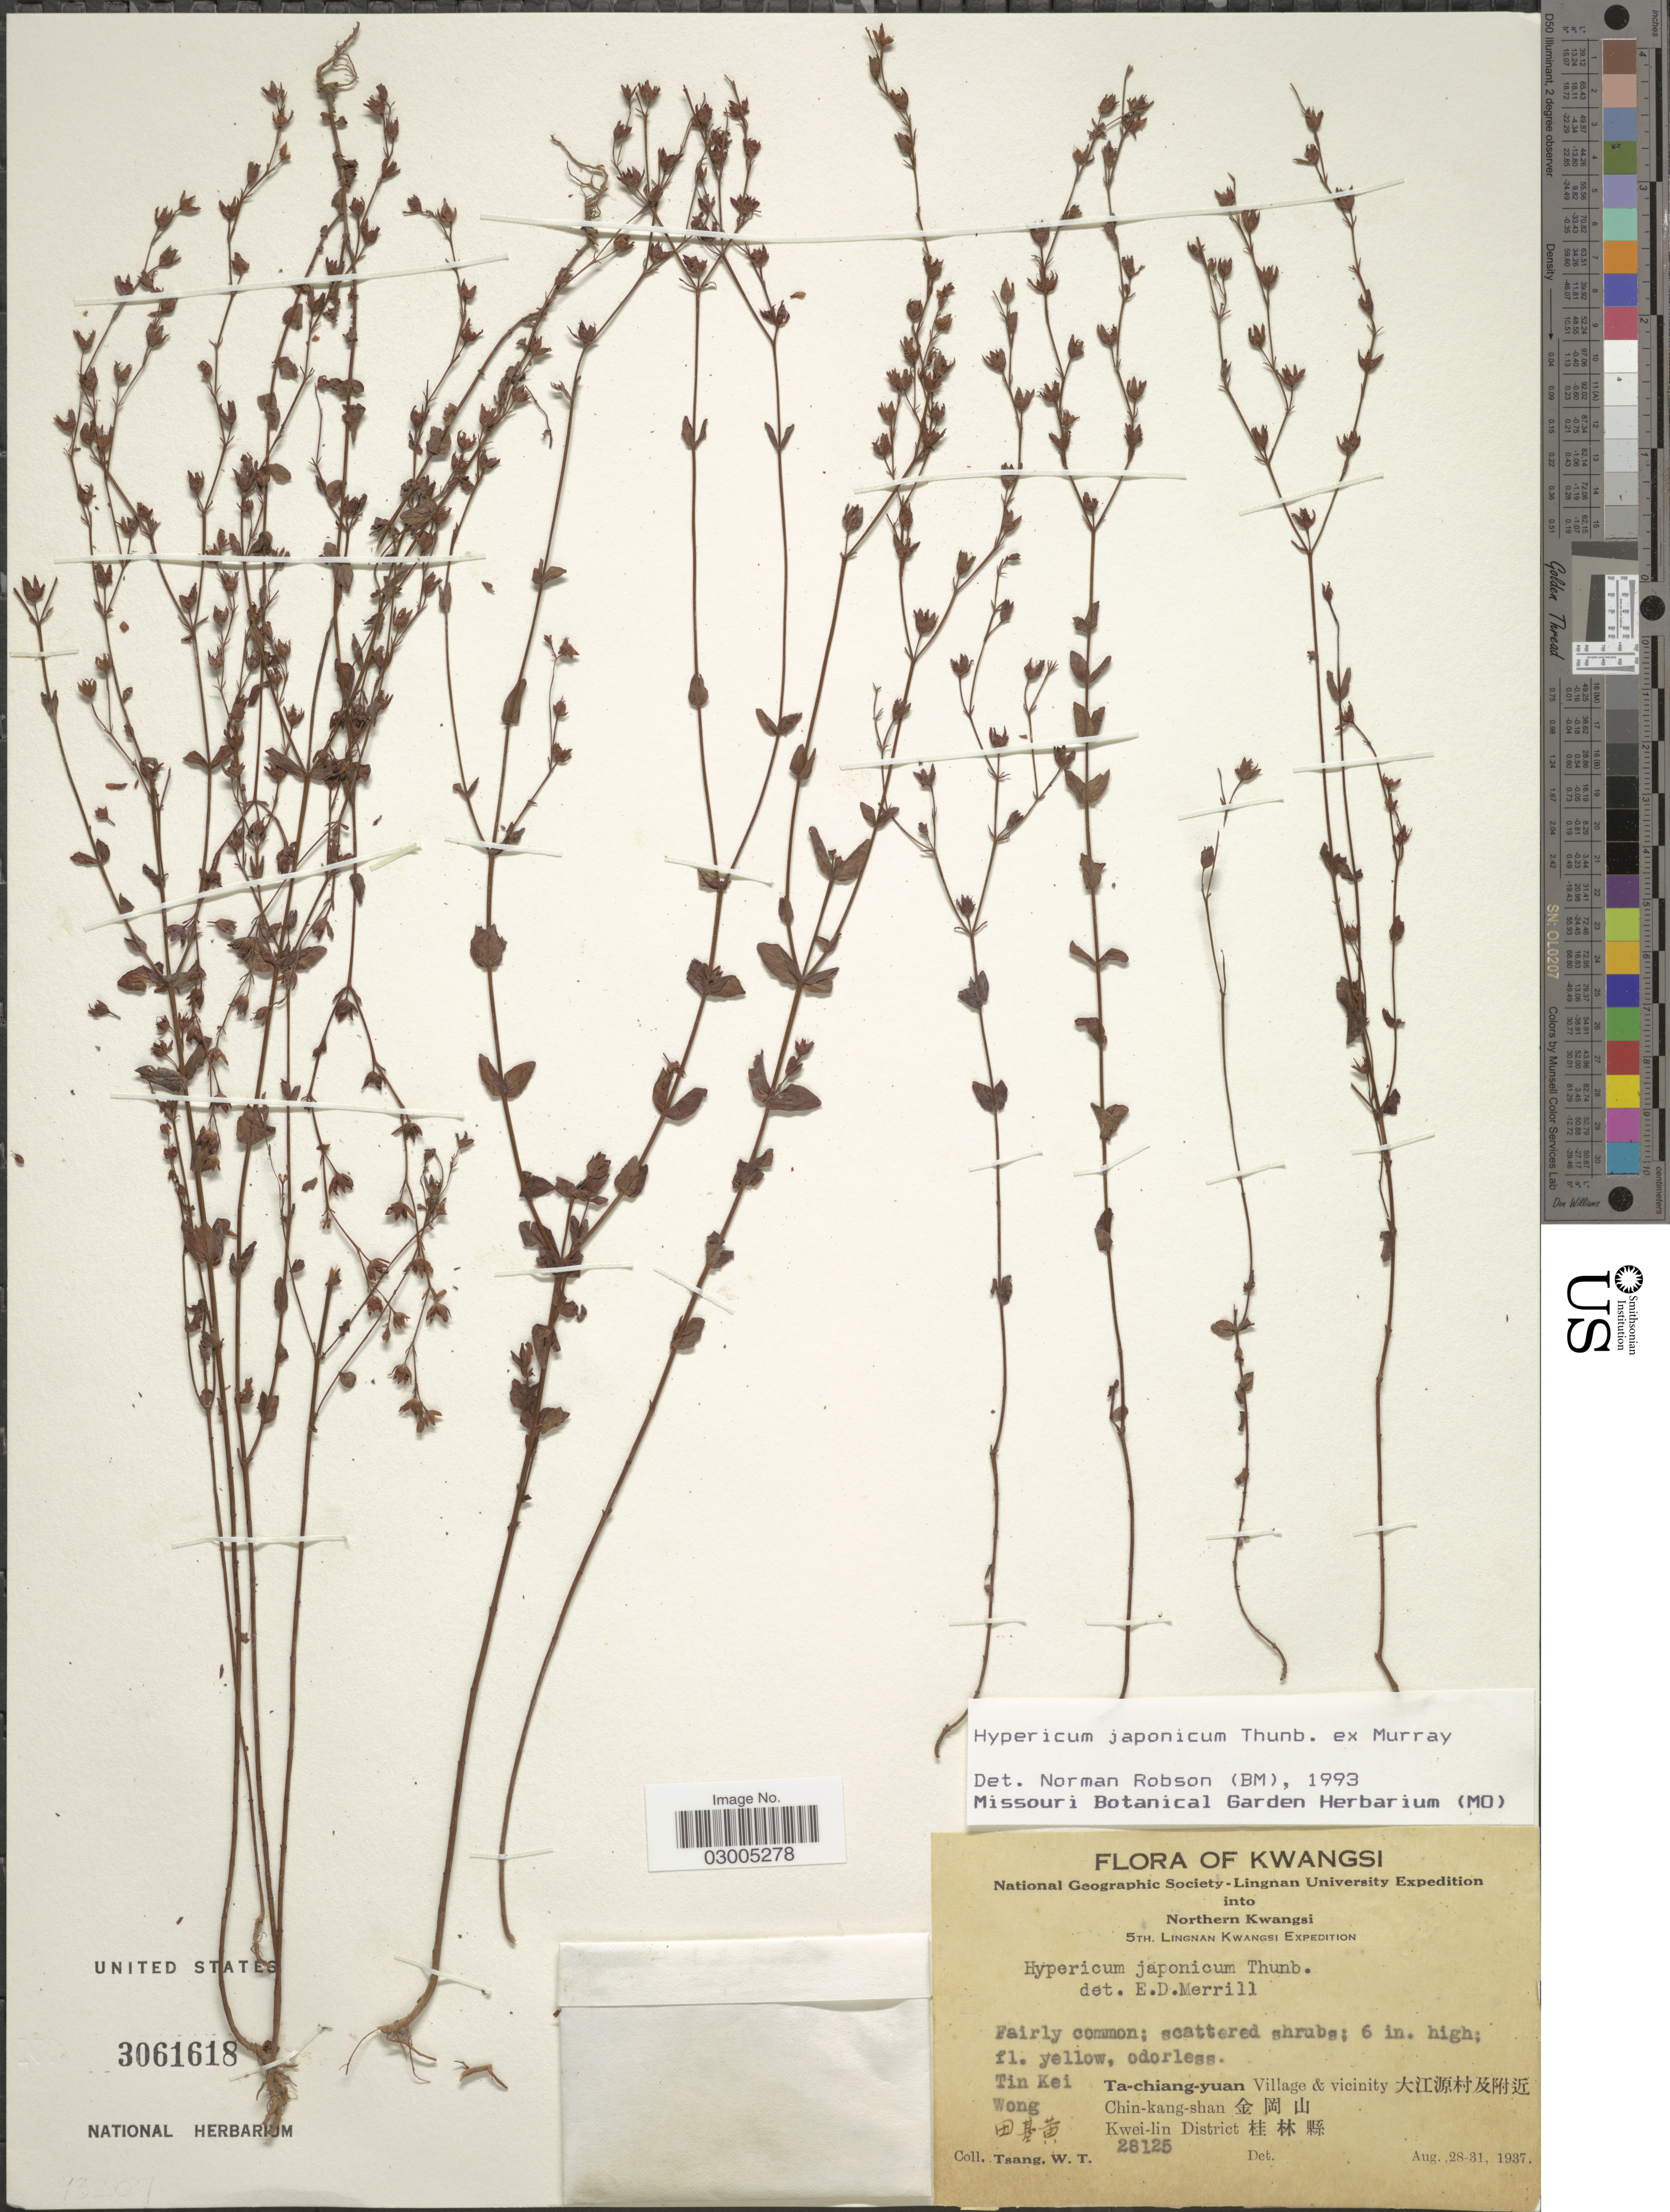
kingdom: Plantae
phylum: Tracheophyta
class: Magnoliopsida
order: Malpighiales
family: Hypericaceae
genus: Hypericum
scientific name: Hypericum japonicum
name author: Thunb.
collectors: W. T. Tsang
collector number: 28125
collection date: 1937-08-28/1937-08-31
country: China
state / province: Guangxi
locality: Kwangsi. Northern Kwangsi. Tin Kei Wong. Ta-chiang-yuan Village & vicinity. Chin-kang-shan, Kwei-lin District.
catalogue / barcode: US 3061618